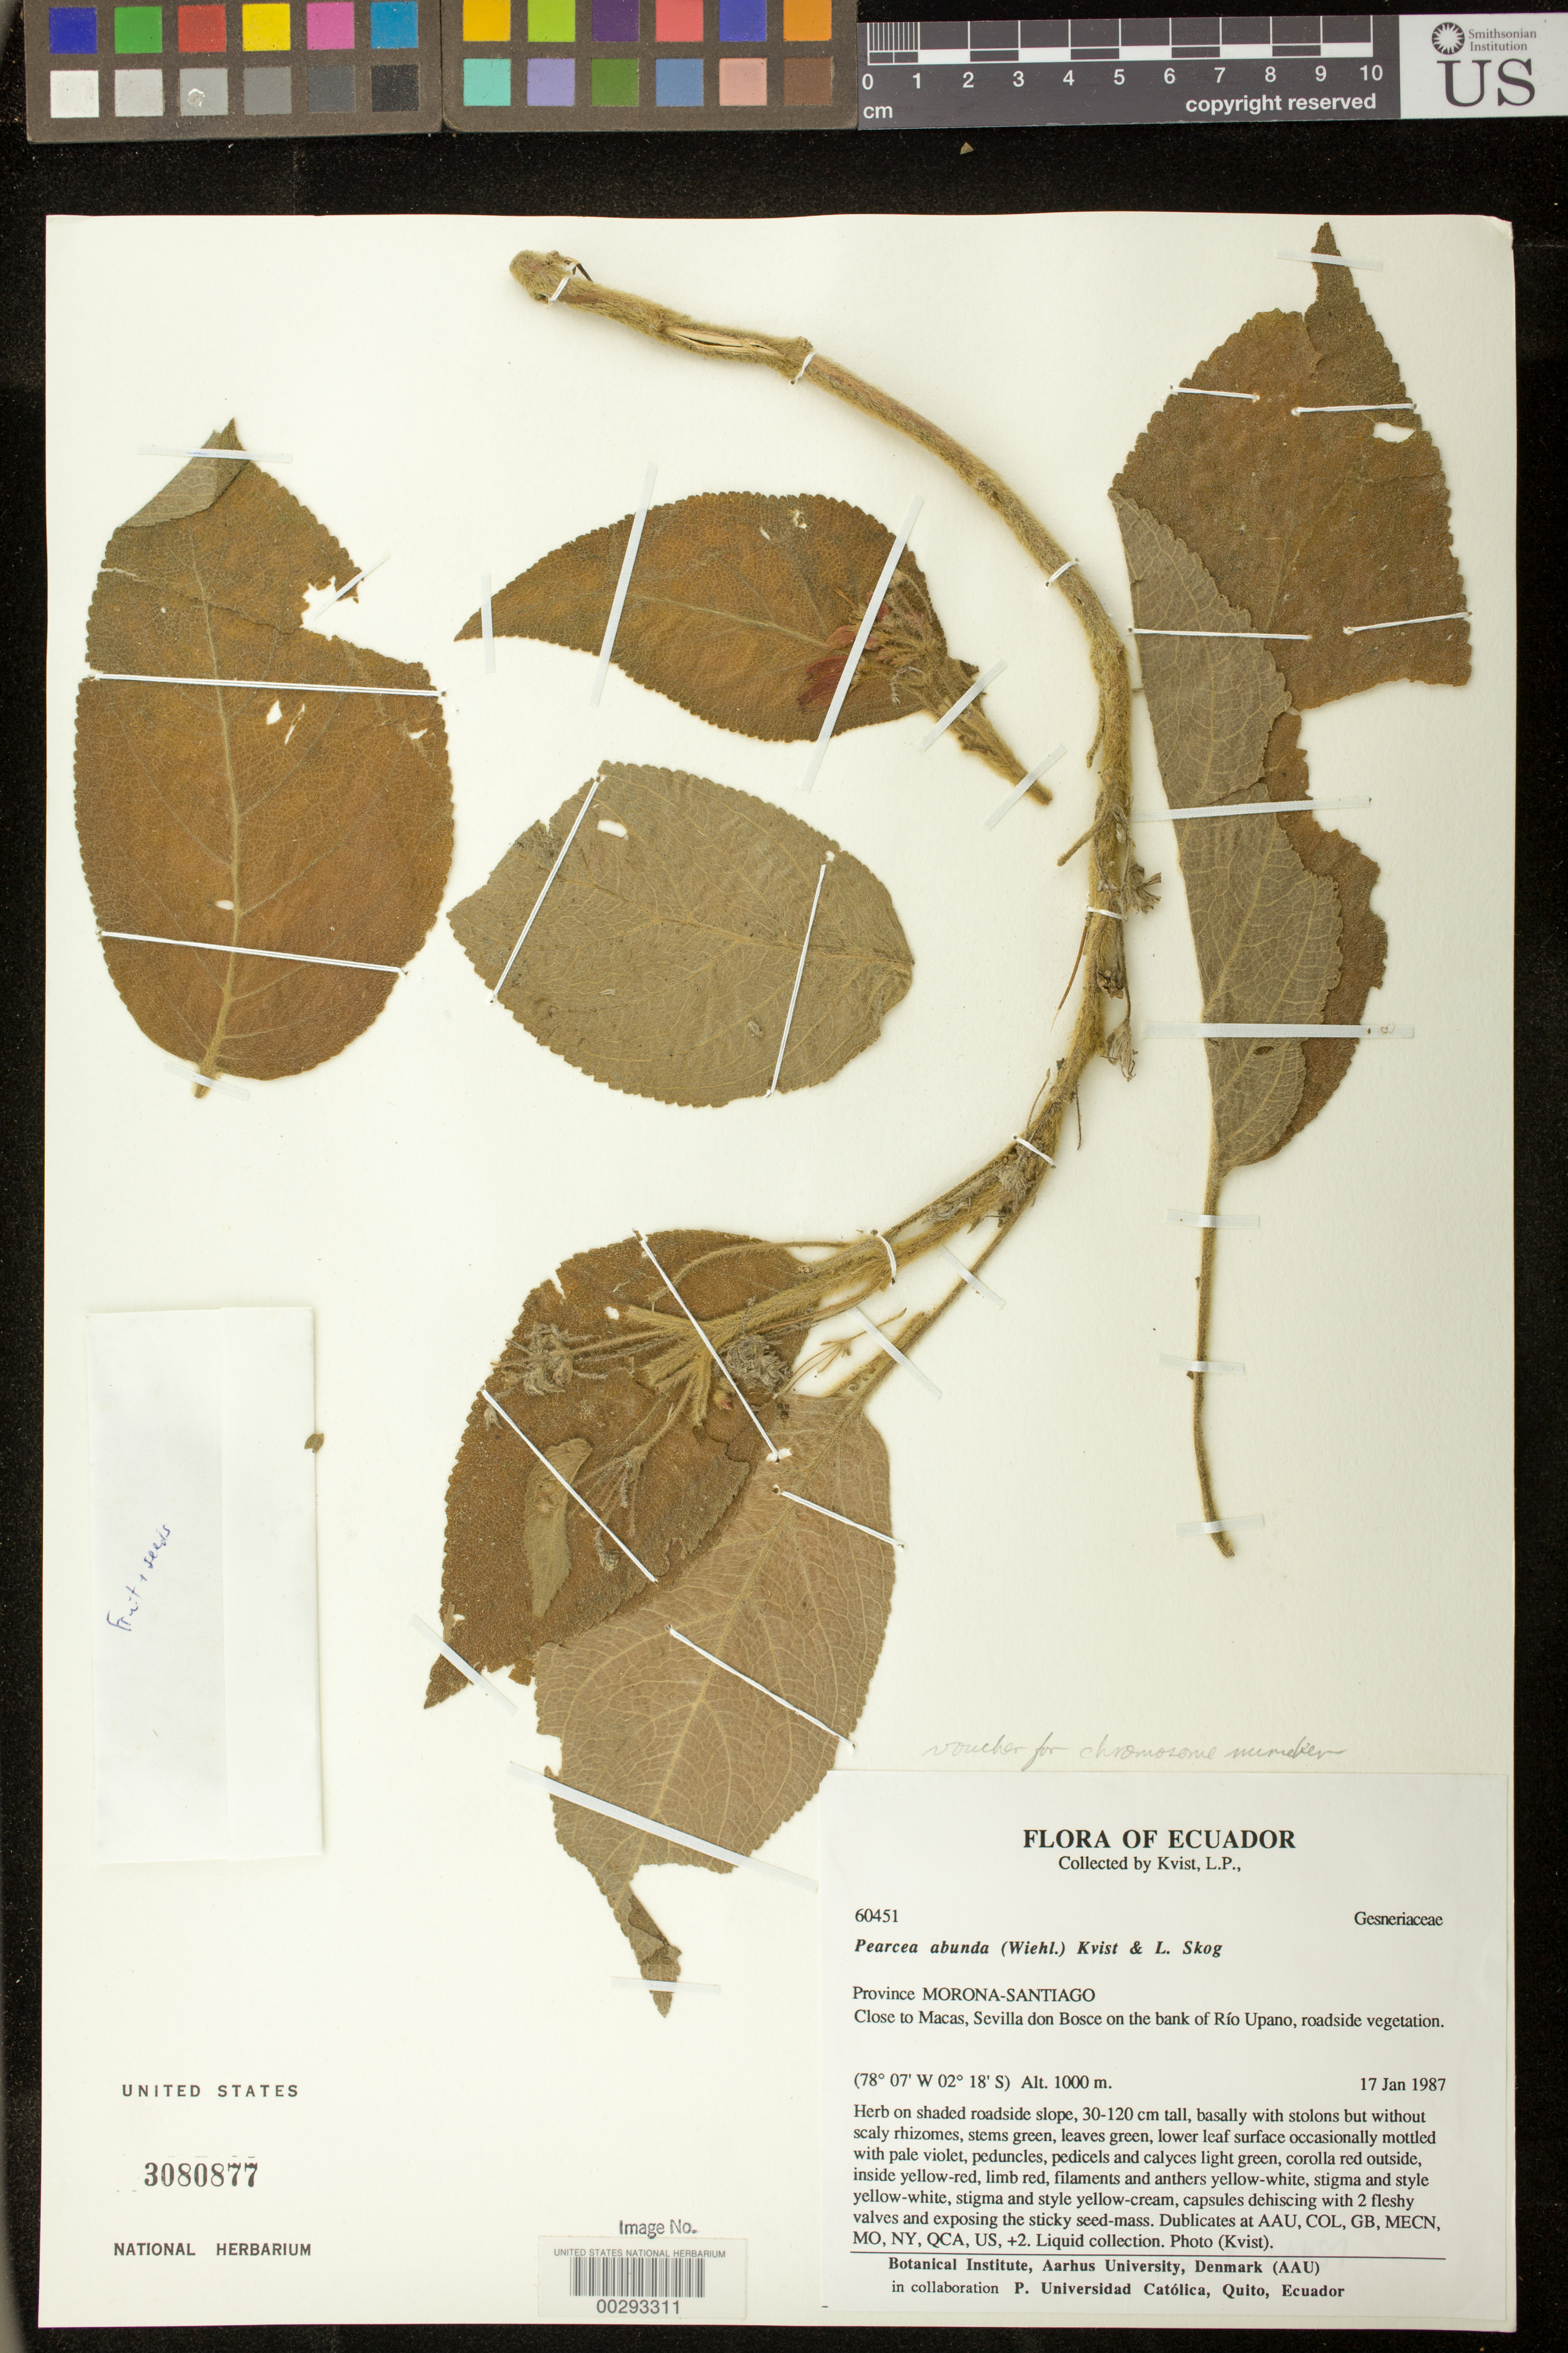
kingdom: Plantae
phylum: Tracheophyta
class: Magnoliopsida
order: Lamiales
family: Gesneriaceae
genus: Pearcea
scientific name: Pearcea abunda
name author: (Wiehler) L.P. Kvist & L.E. Skog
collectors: L. P. Kvist & et al.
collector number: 60451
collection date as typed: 17 Jan 1987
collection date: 1987-01-17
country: Ecuador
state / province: Morona-Santiago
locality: Close to Macas, Sivilla Don Bosce on the bank of Tio Upano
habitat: Roadside vegetation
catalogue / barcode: US 3080877